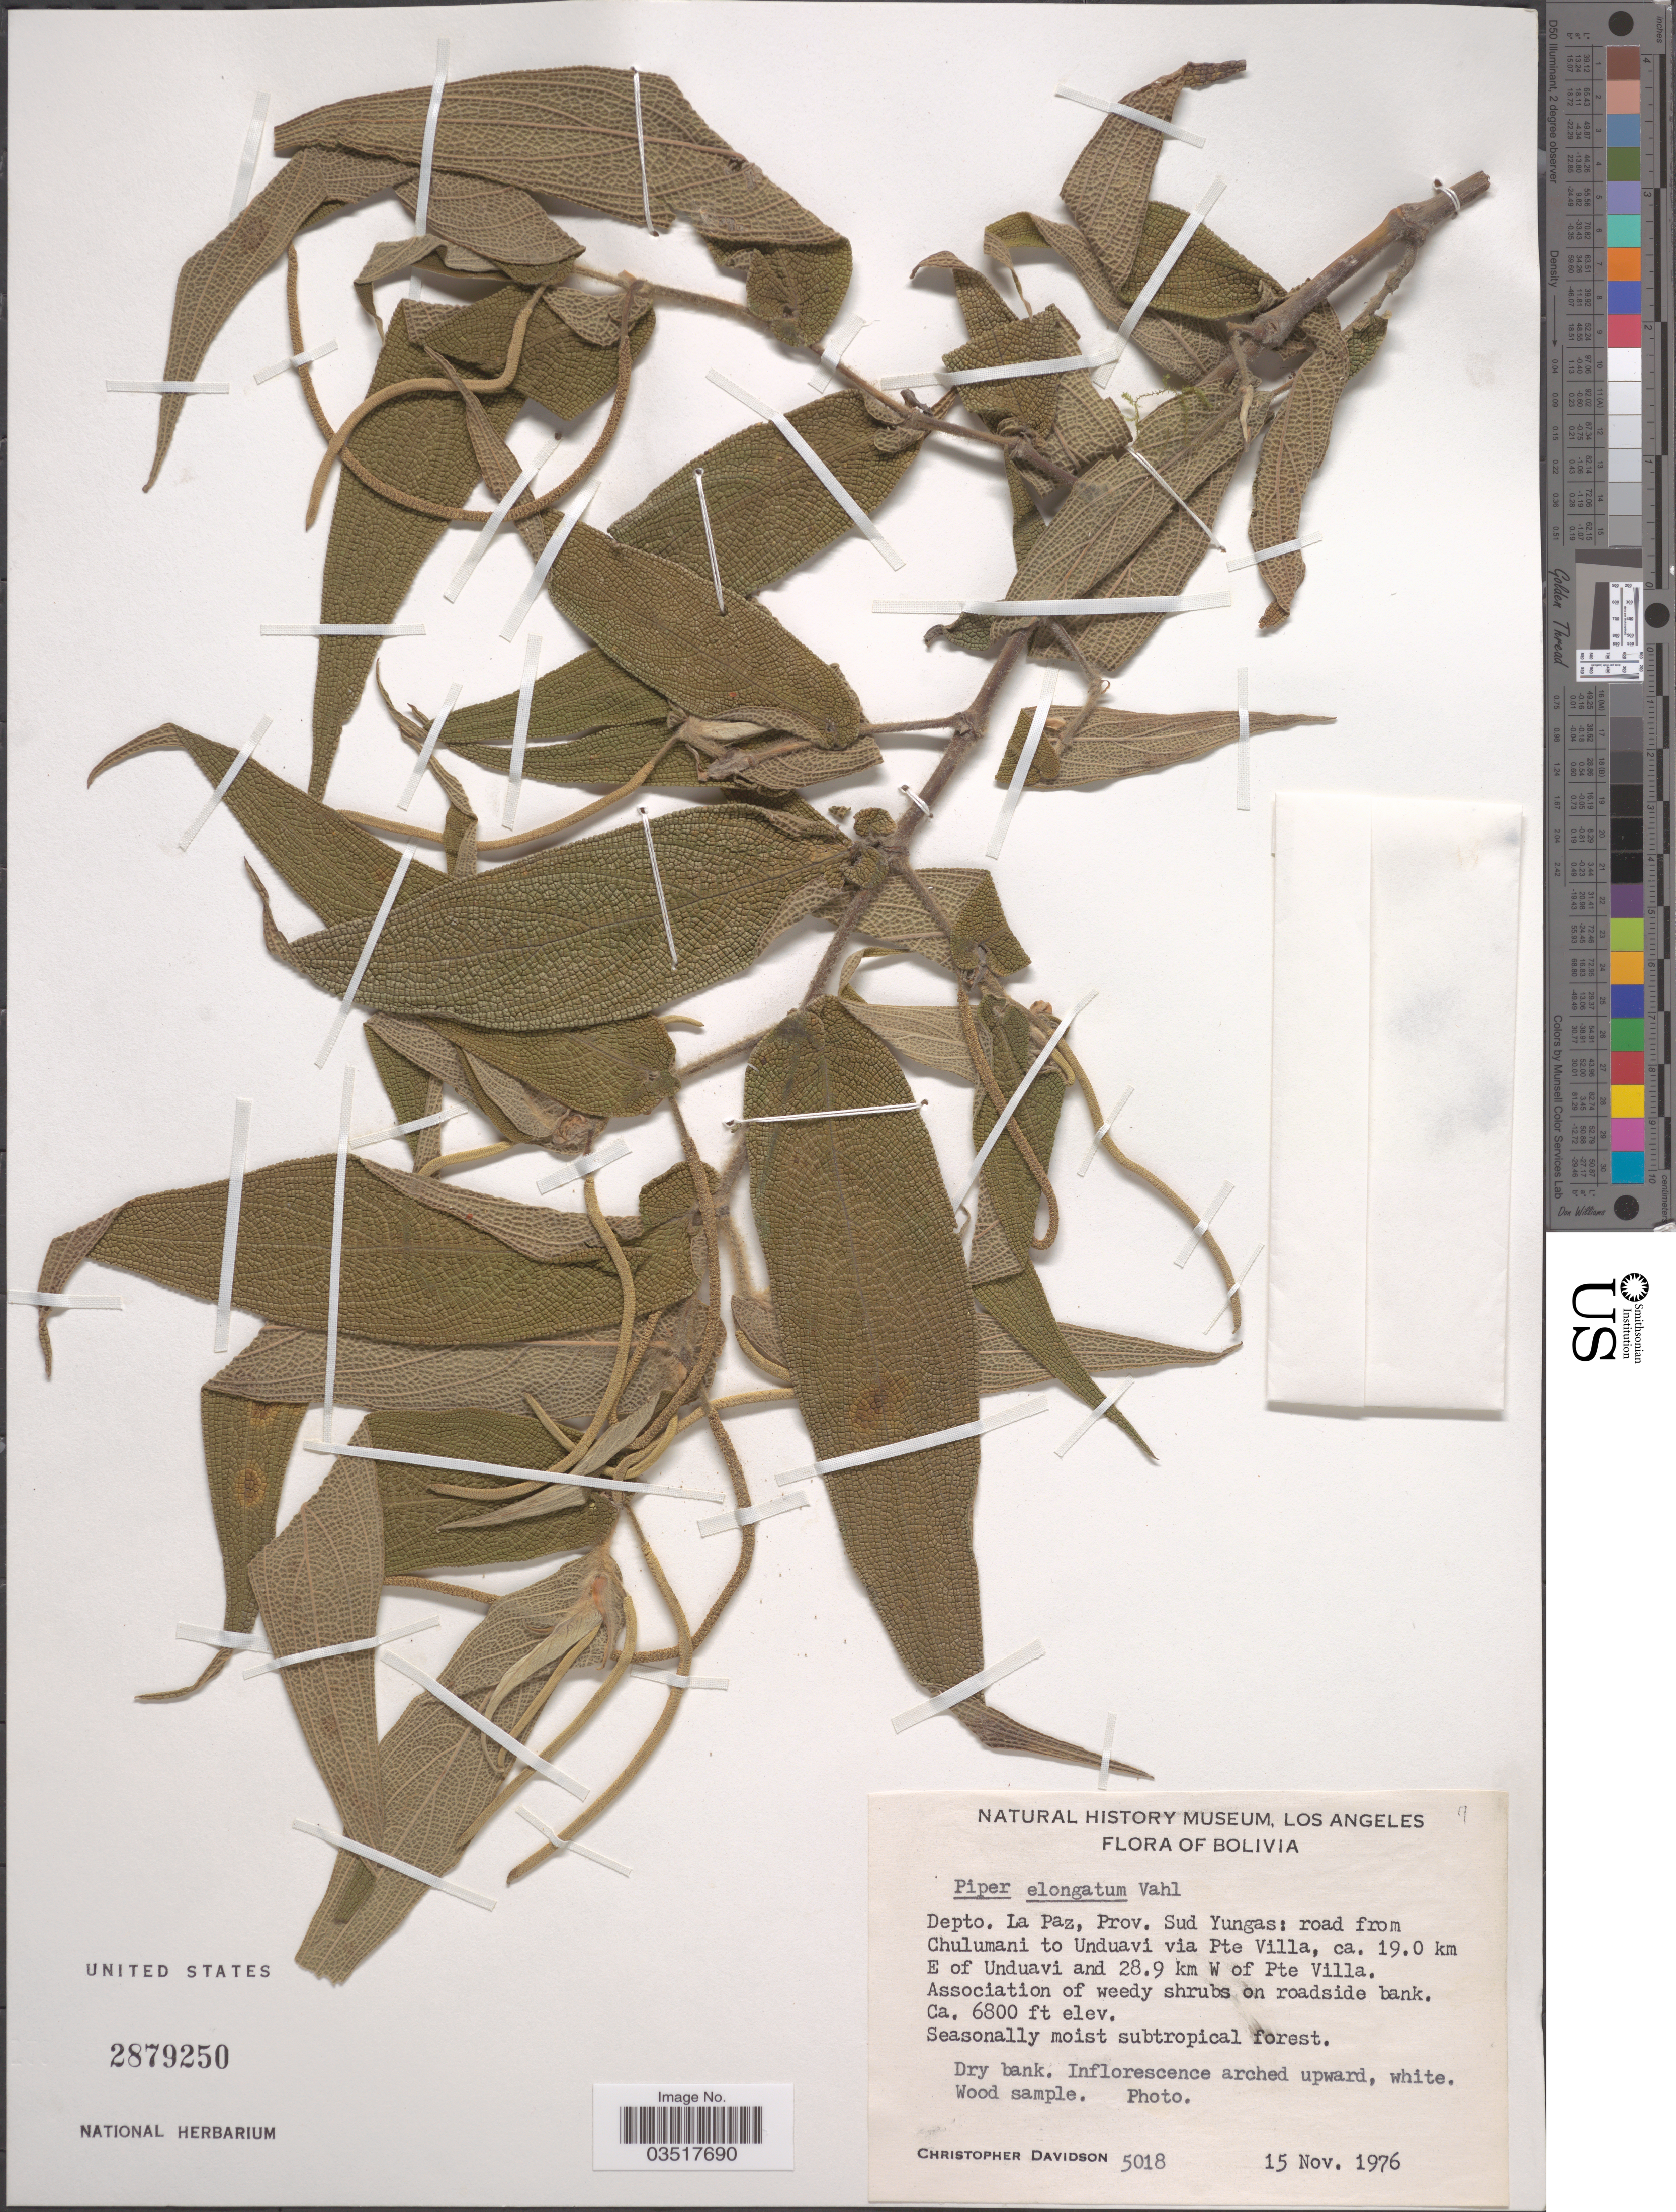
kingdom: Plantae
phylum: Tracheophyta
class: Magnoliopsida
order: Piperales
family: Piperaceae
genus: Piper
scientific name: Piper elongatum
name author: Vahl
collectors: C. Davidson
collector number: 5018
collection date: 1976-11-15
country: Bolivia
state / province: La Paz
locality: Depto. La Paz, Prov. Sud Yungas: road from Chulumani to Unduavi via Pte Villa, ca. 19.0 km E of Unduavi and 28.9 km W of Pte Villa.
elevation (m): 2073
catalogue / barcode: US 2879250